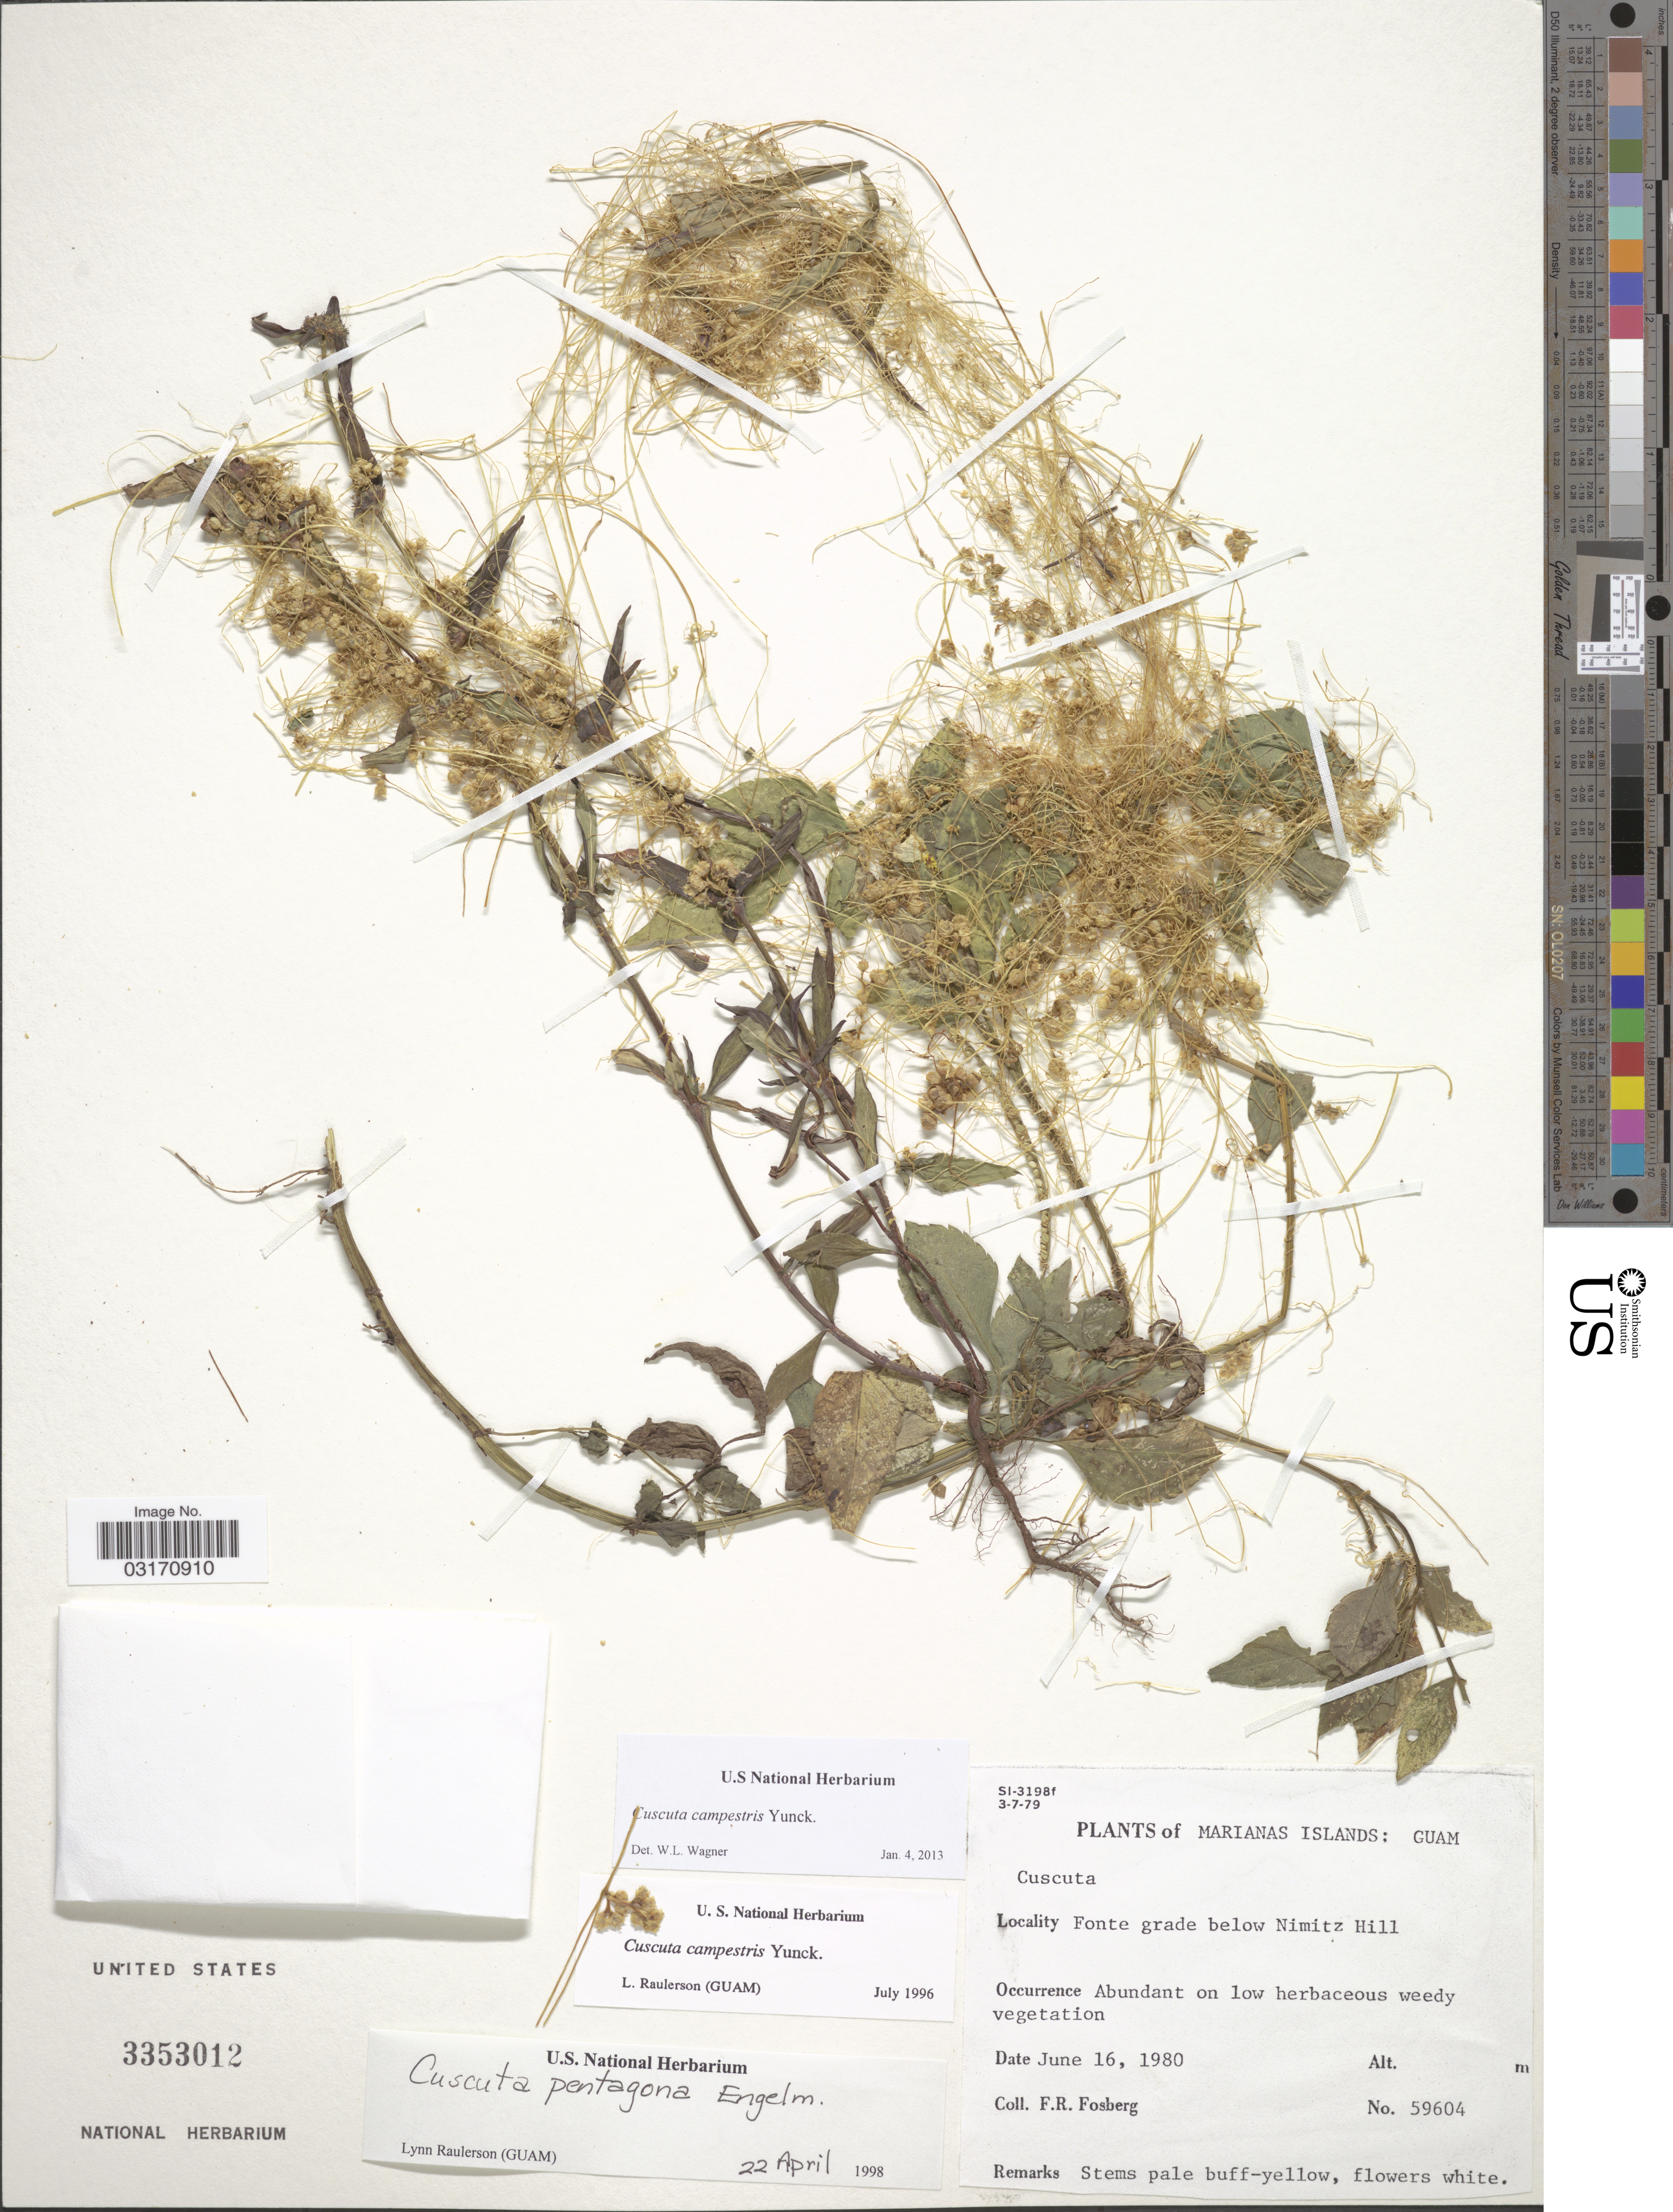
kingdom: Plantae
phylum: Tracheophyta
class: Magnoliopsida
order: Solanales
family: Convolvulaceae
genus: Cuscuta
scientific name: Cuscuta pentagona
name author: Engelm.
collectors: F. R. Fosberg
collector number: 59604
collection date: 1980-06-16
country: Guam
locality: Marianas Islands. Fonte grade below Nimits Hill.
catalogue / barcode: US 3353012